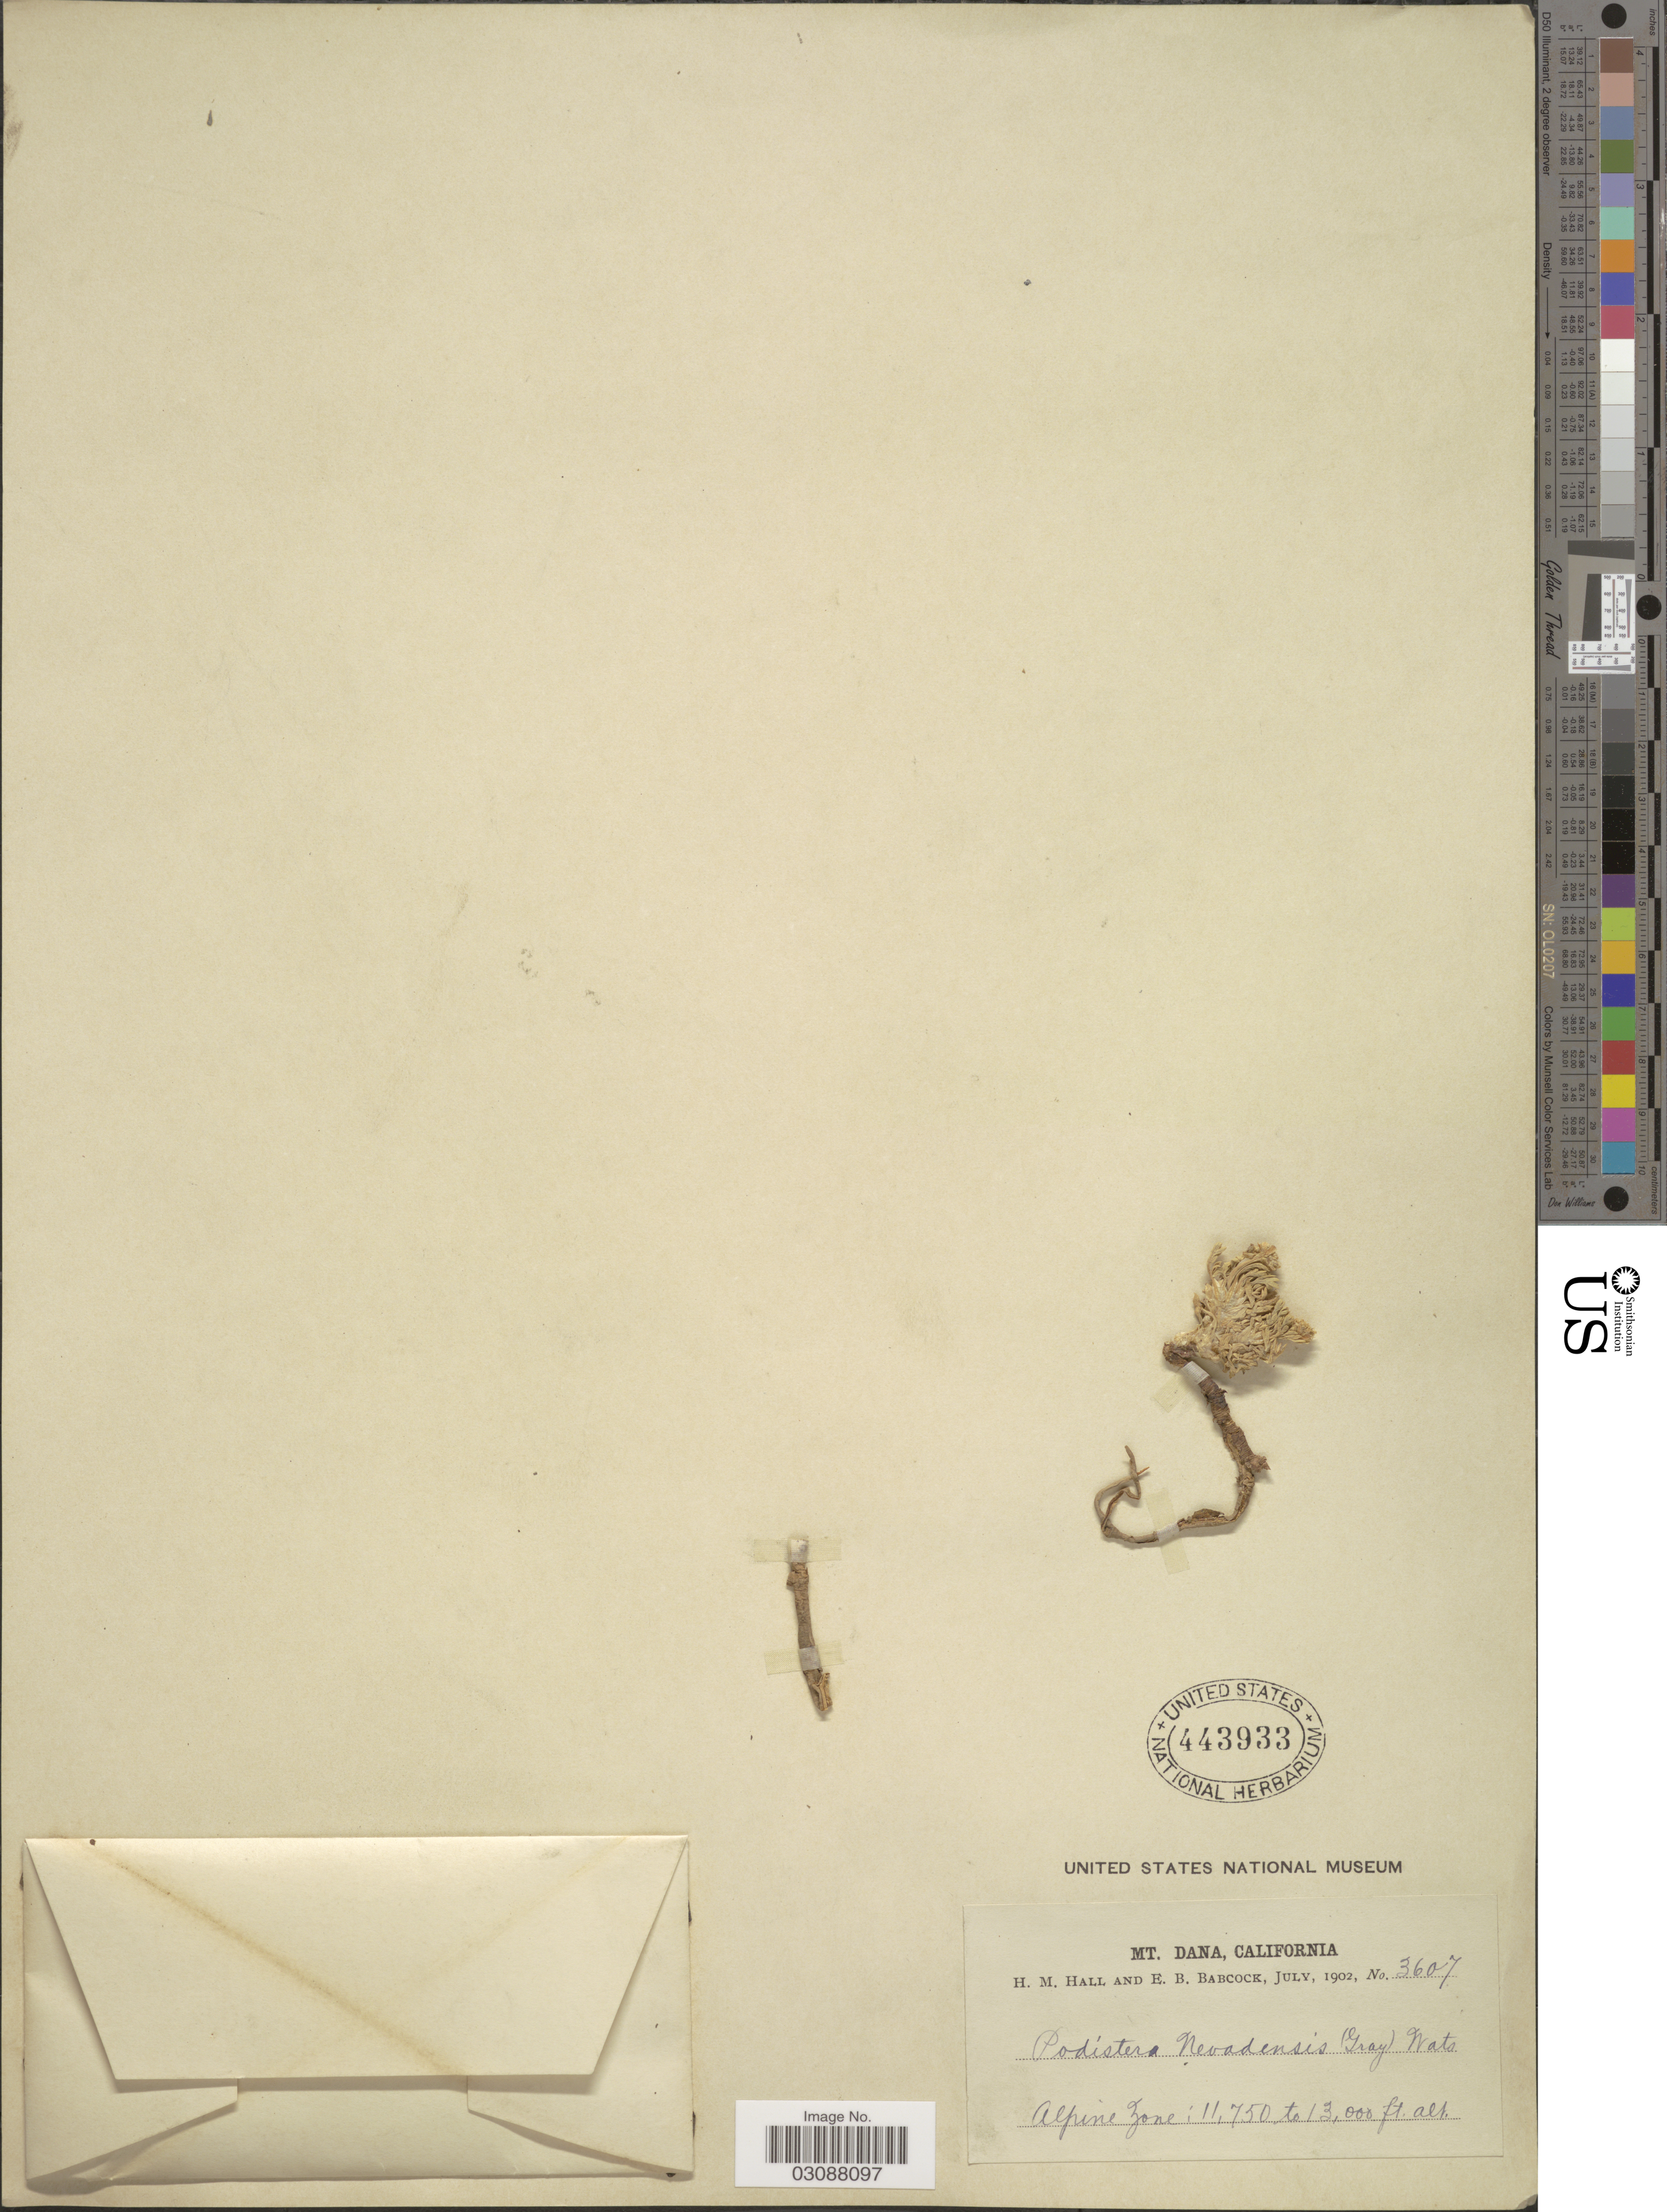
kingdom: Plantae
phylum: Tracheophyta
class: Magnoliopsida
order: Apiales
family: Apiaceae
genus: Podistera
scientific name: Podistera nevadensis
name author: (A. Gray) S. Watson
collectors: H. M. Hall & E. B. Babcock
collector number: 3607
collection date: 1902-07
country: United States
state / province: California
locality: Mt. Dana. Alpine Zone.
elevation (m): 3581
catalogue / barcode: US 443933